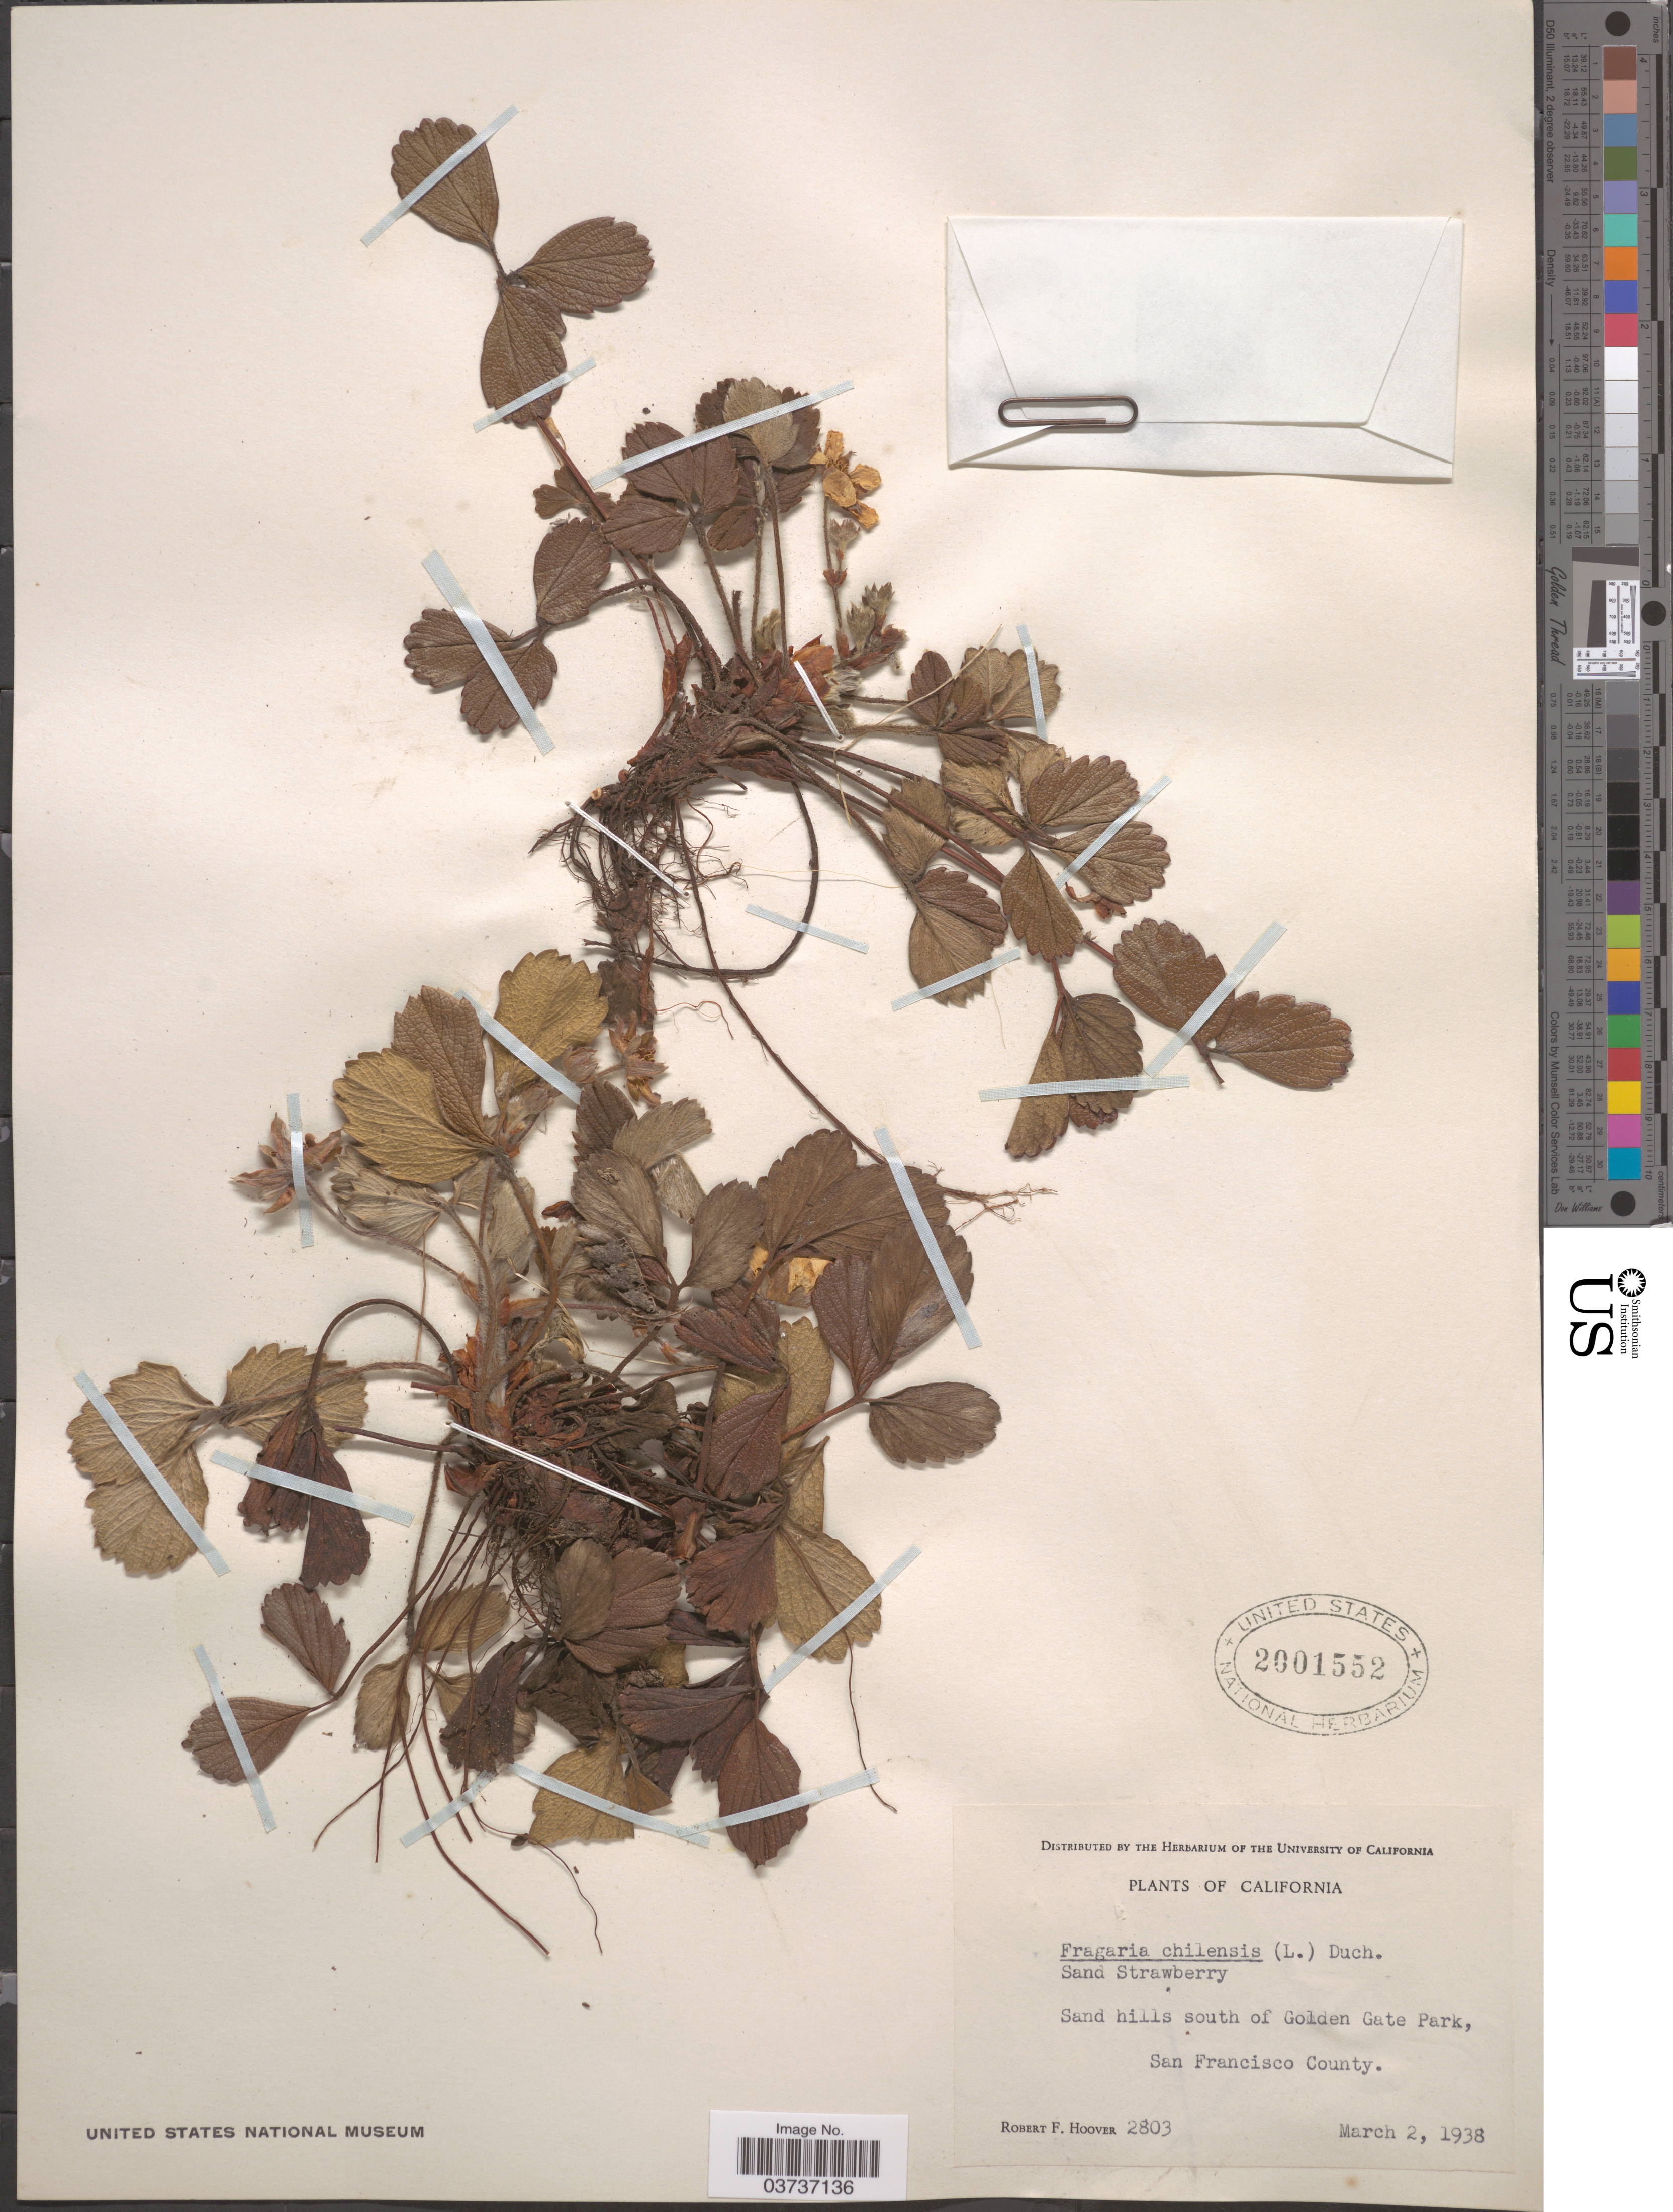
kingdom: Plantae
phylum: Tracheophyta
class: Magnoliopsida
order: Rosales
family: Rosaceae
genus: Fragaria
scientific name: Fragaria chiloensis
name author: (L.) Mill.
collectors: R. F. Hoover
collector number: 2803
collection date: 1938-03-02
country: United States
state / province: California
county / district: San Francisco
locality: Sand hills south of Golden Gate Park, San Francisco County.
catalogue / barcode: US 2001552